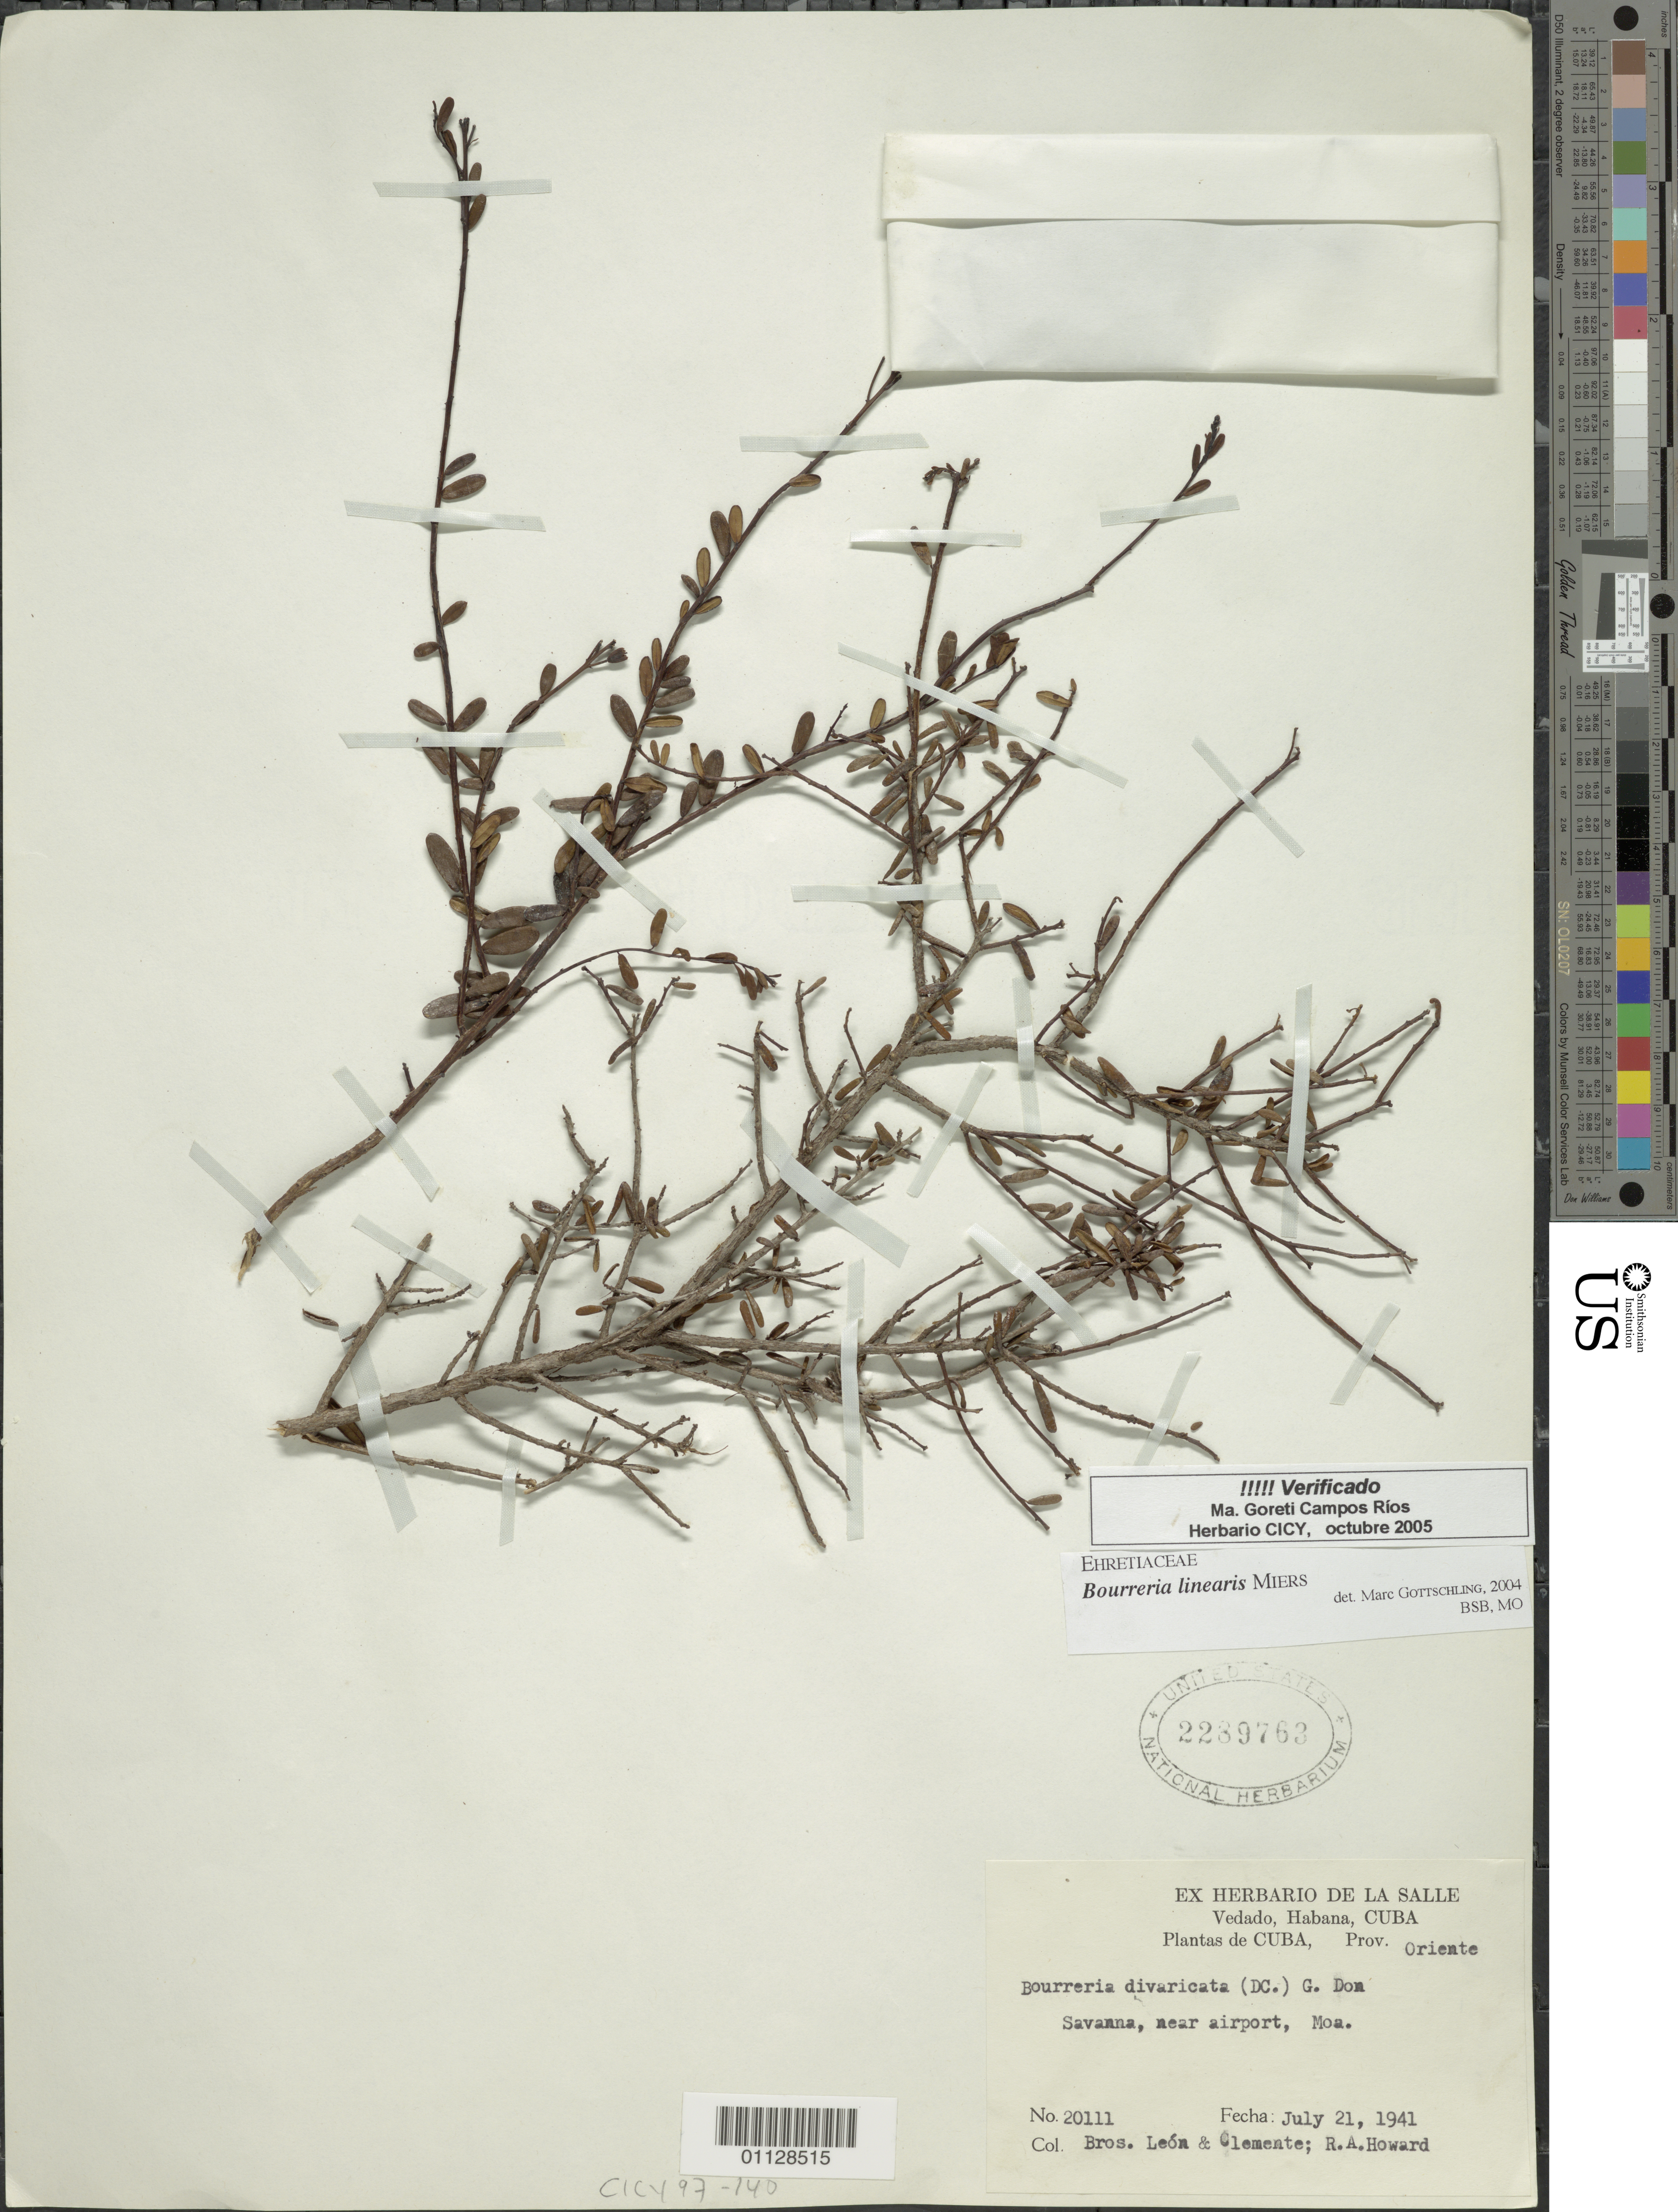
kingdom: Plantae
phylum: Tracheophyta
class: Magnoliopsida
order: Boraginales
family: Ehretiaceae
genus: Bourreria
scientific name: Bourreria linearis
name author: Miers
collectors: Bro. León, B. Clement & R. A. Howard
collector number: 20111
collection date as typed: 21 Jul 1941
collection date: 1941-07-21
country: Cuba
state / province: Holguín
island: Cuba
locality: Savanna, near airport, Moa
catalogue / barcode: US 2289763